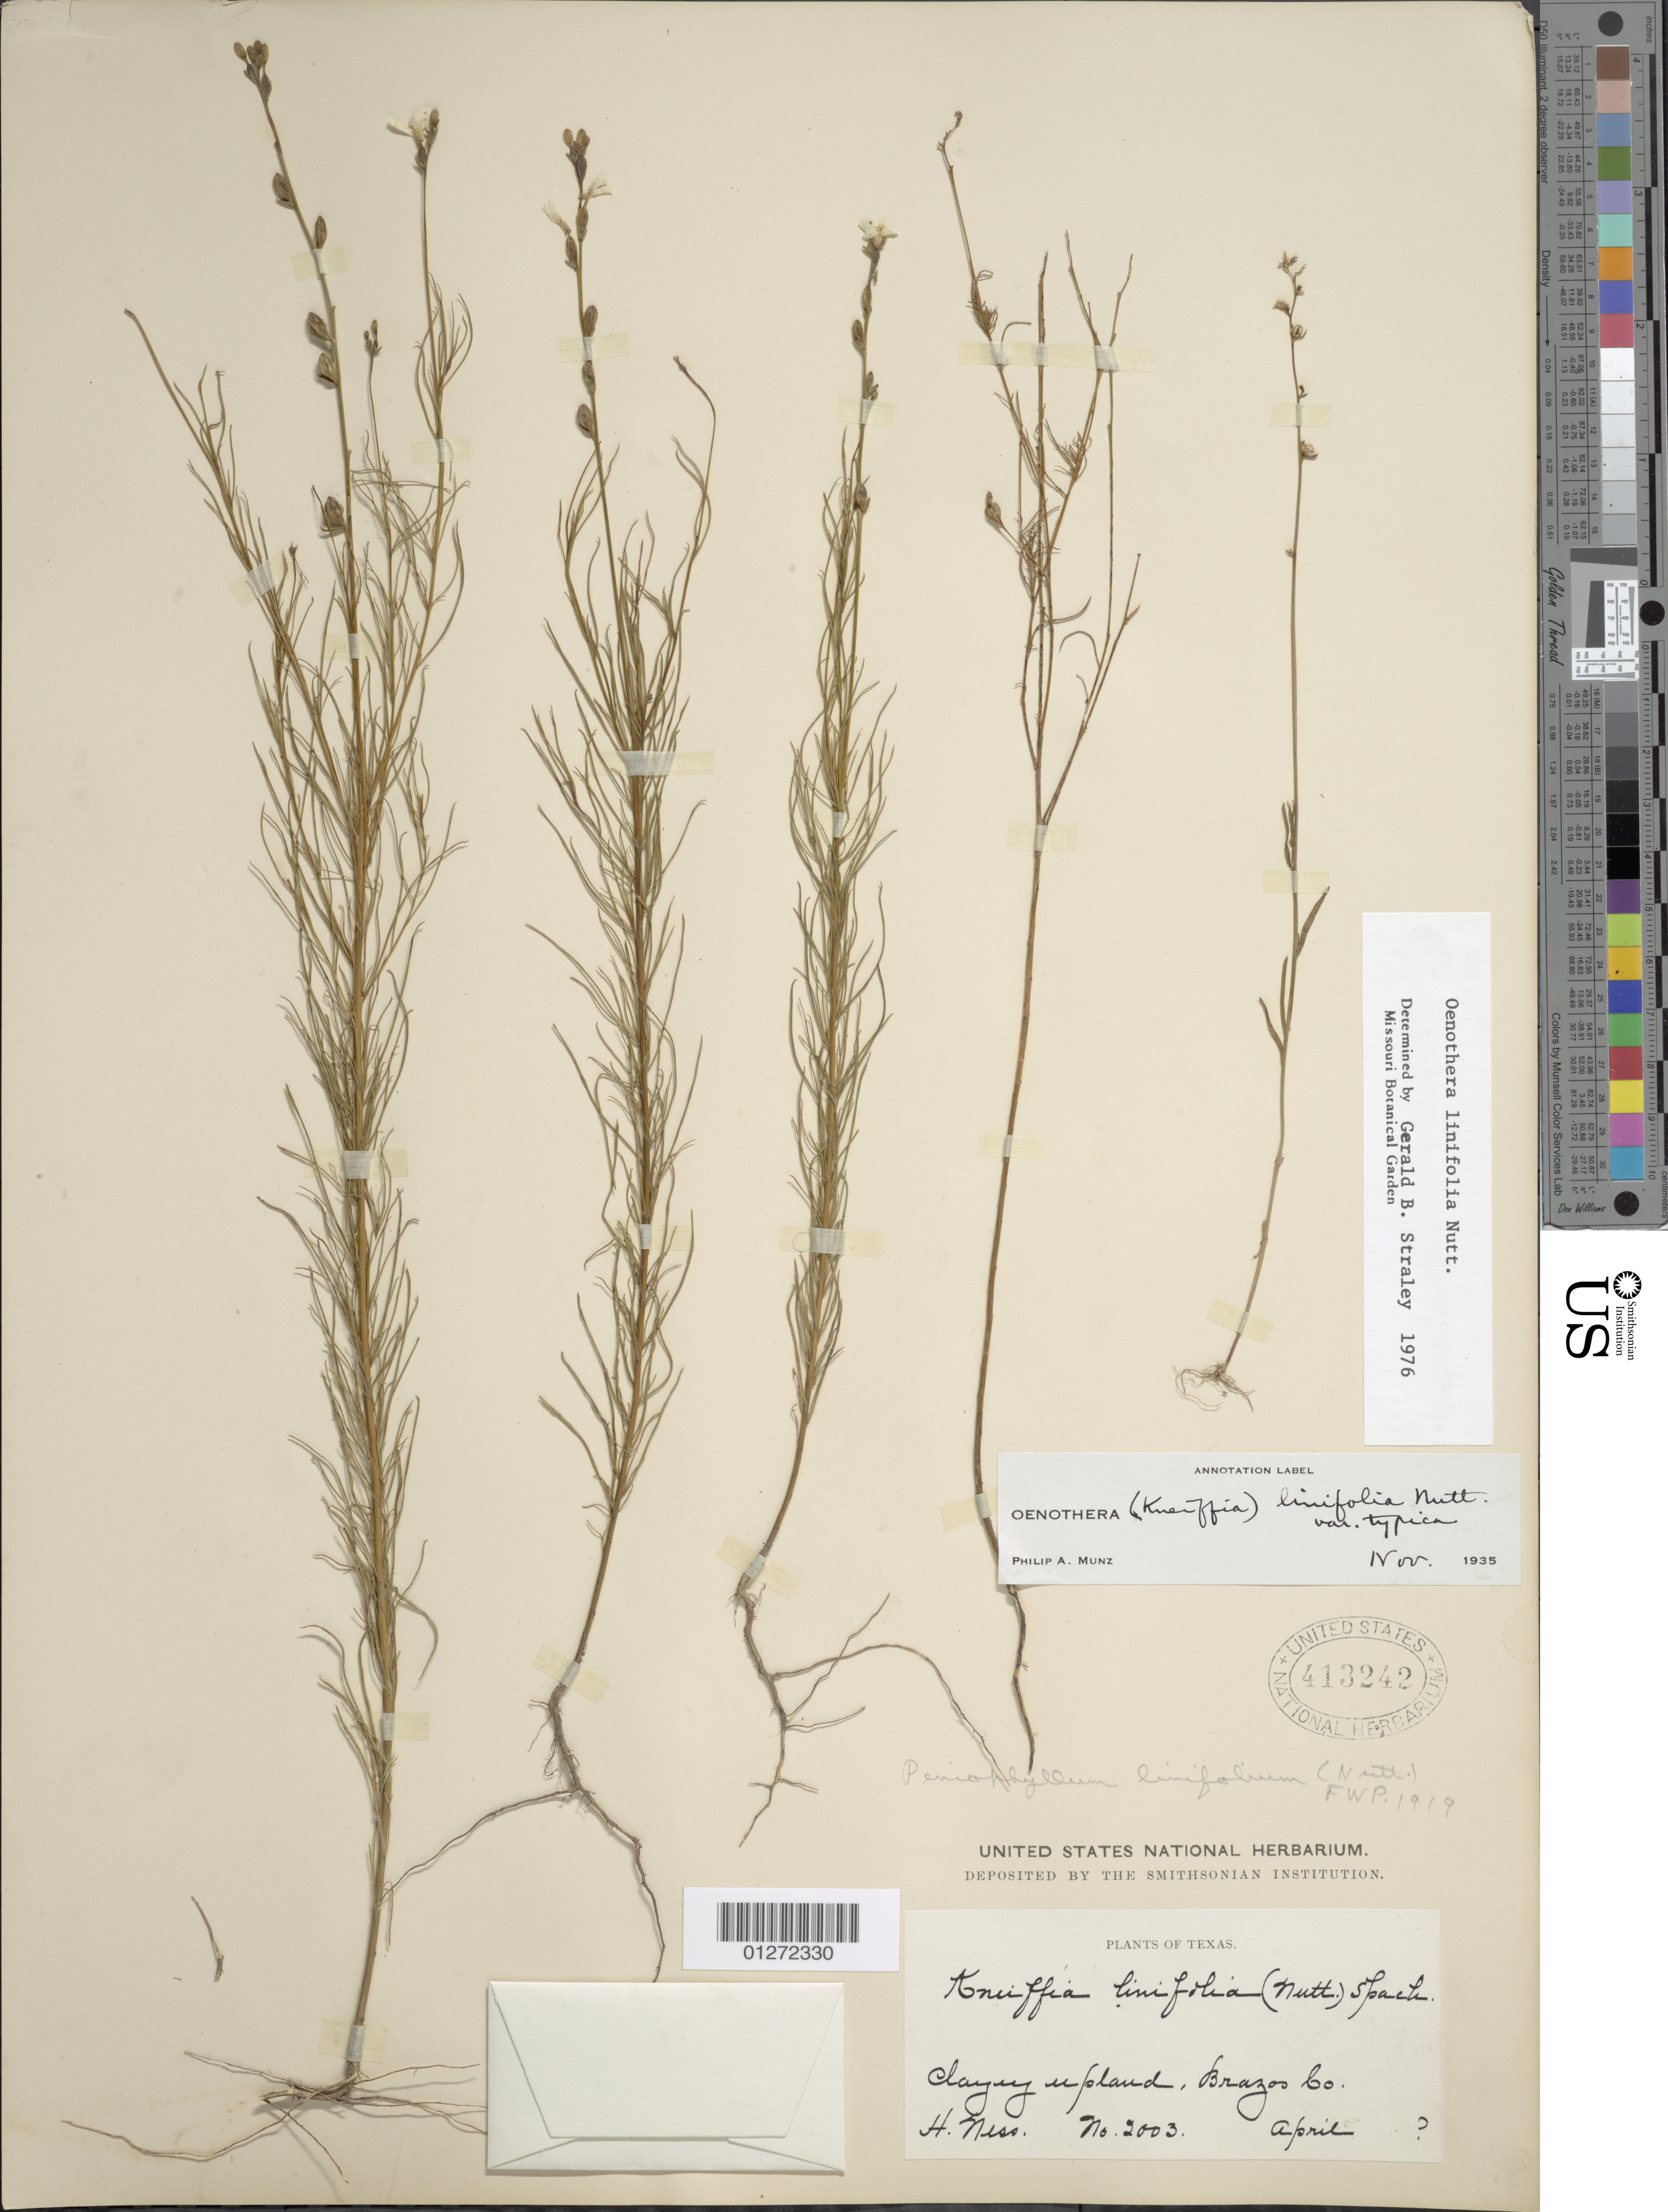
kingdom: Plantae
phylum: Tracheophyta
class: Magnoliopsida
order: Myrtales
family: Onagraceae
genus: Oenothera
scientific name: Oenothera linifolia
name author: Nutt.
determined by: Straley, G. B.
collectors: Ness.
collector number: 2003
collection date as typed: Apr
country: United States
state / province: Texas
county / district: Brazos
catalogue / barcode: US 413242